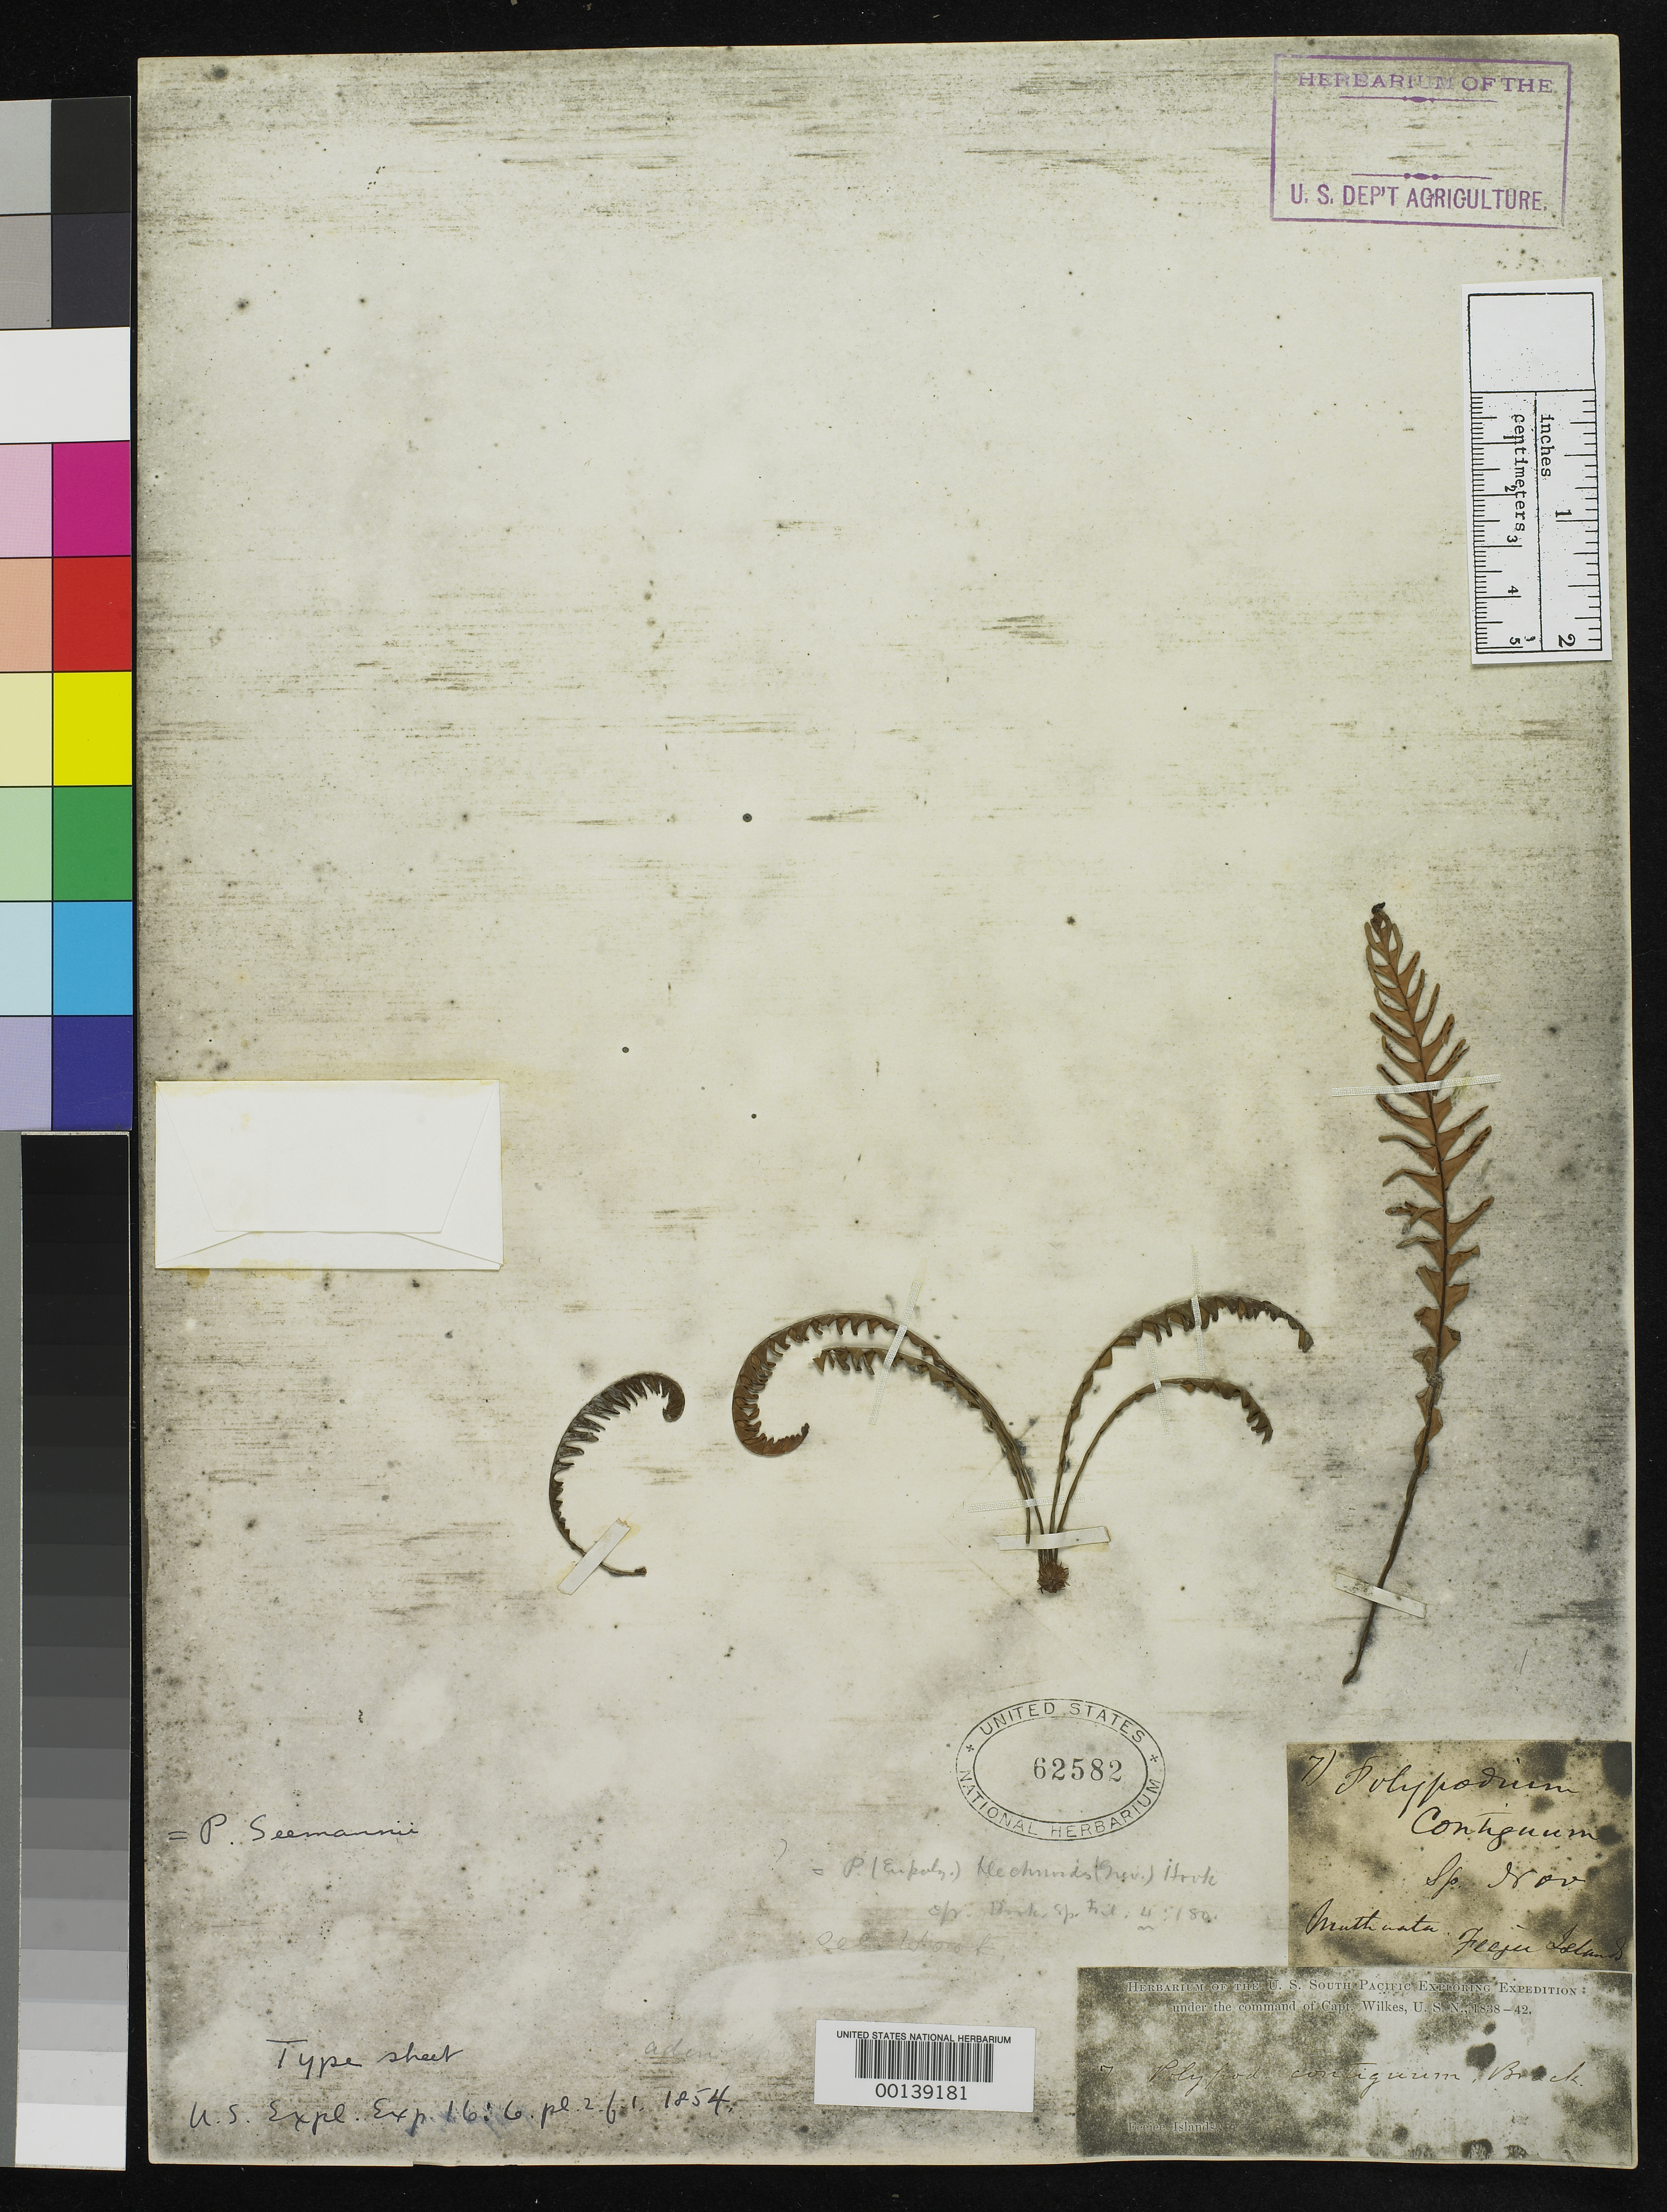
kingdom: Plantae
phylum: Tracheophyta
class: Polypodiopsida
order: Polypodiales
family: Polypodiaceae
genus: Polypodium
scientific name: Polypodium contiguum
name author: Brack. in Wilkes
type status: Holotype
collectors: Wilkes Explor. Exped.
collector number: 7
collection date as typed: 1838 to -- --- 1842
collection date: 1838/1842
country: Fiji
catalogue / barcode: US 62582